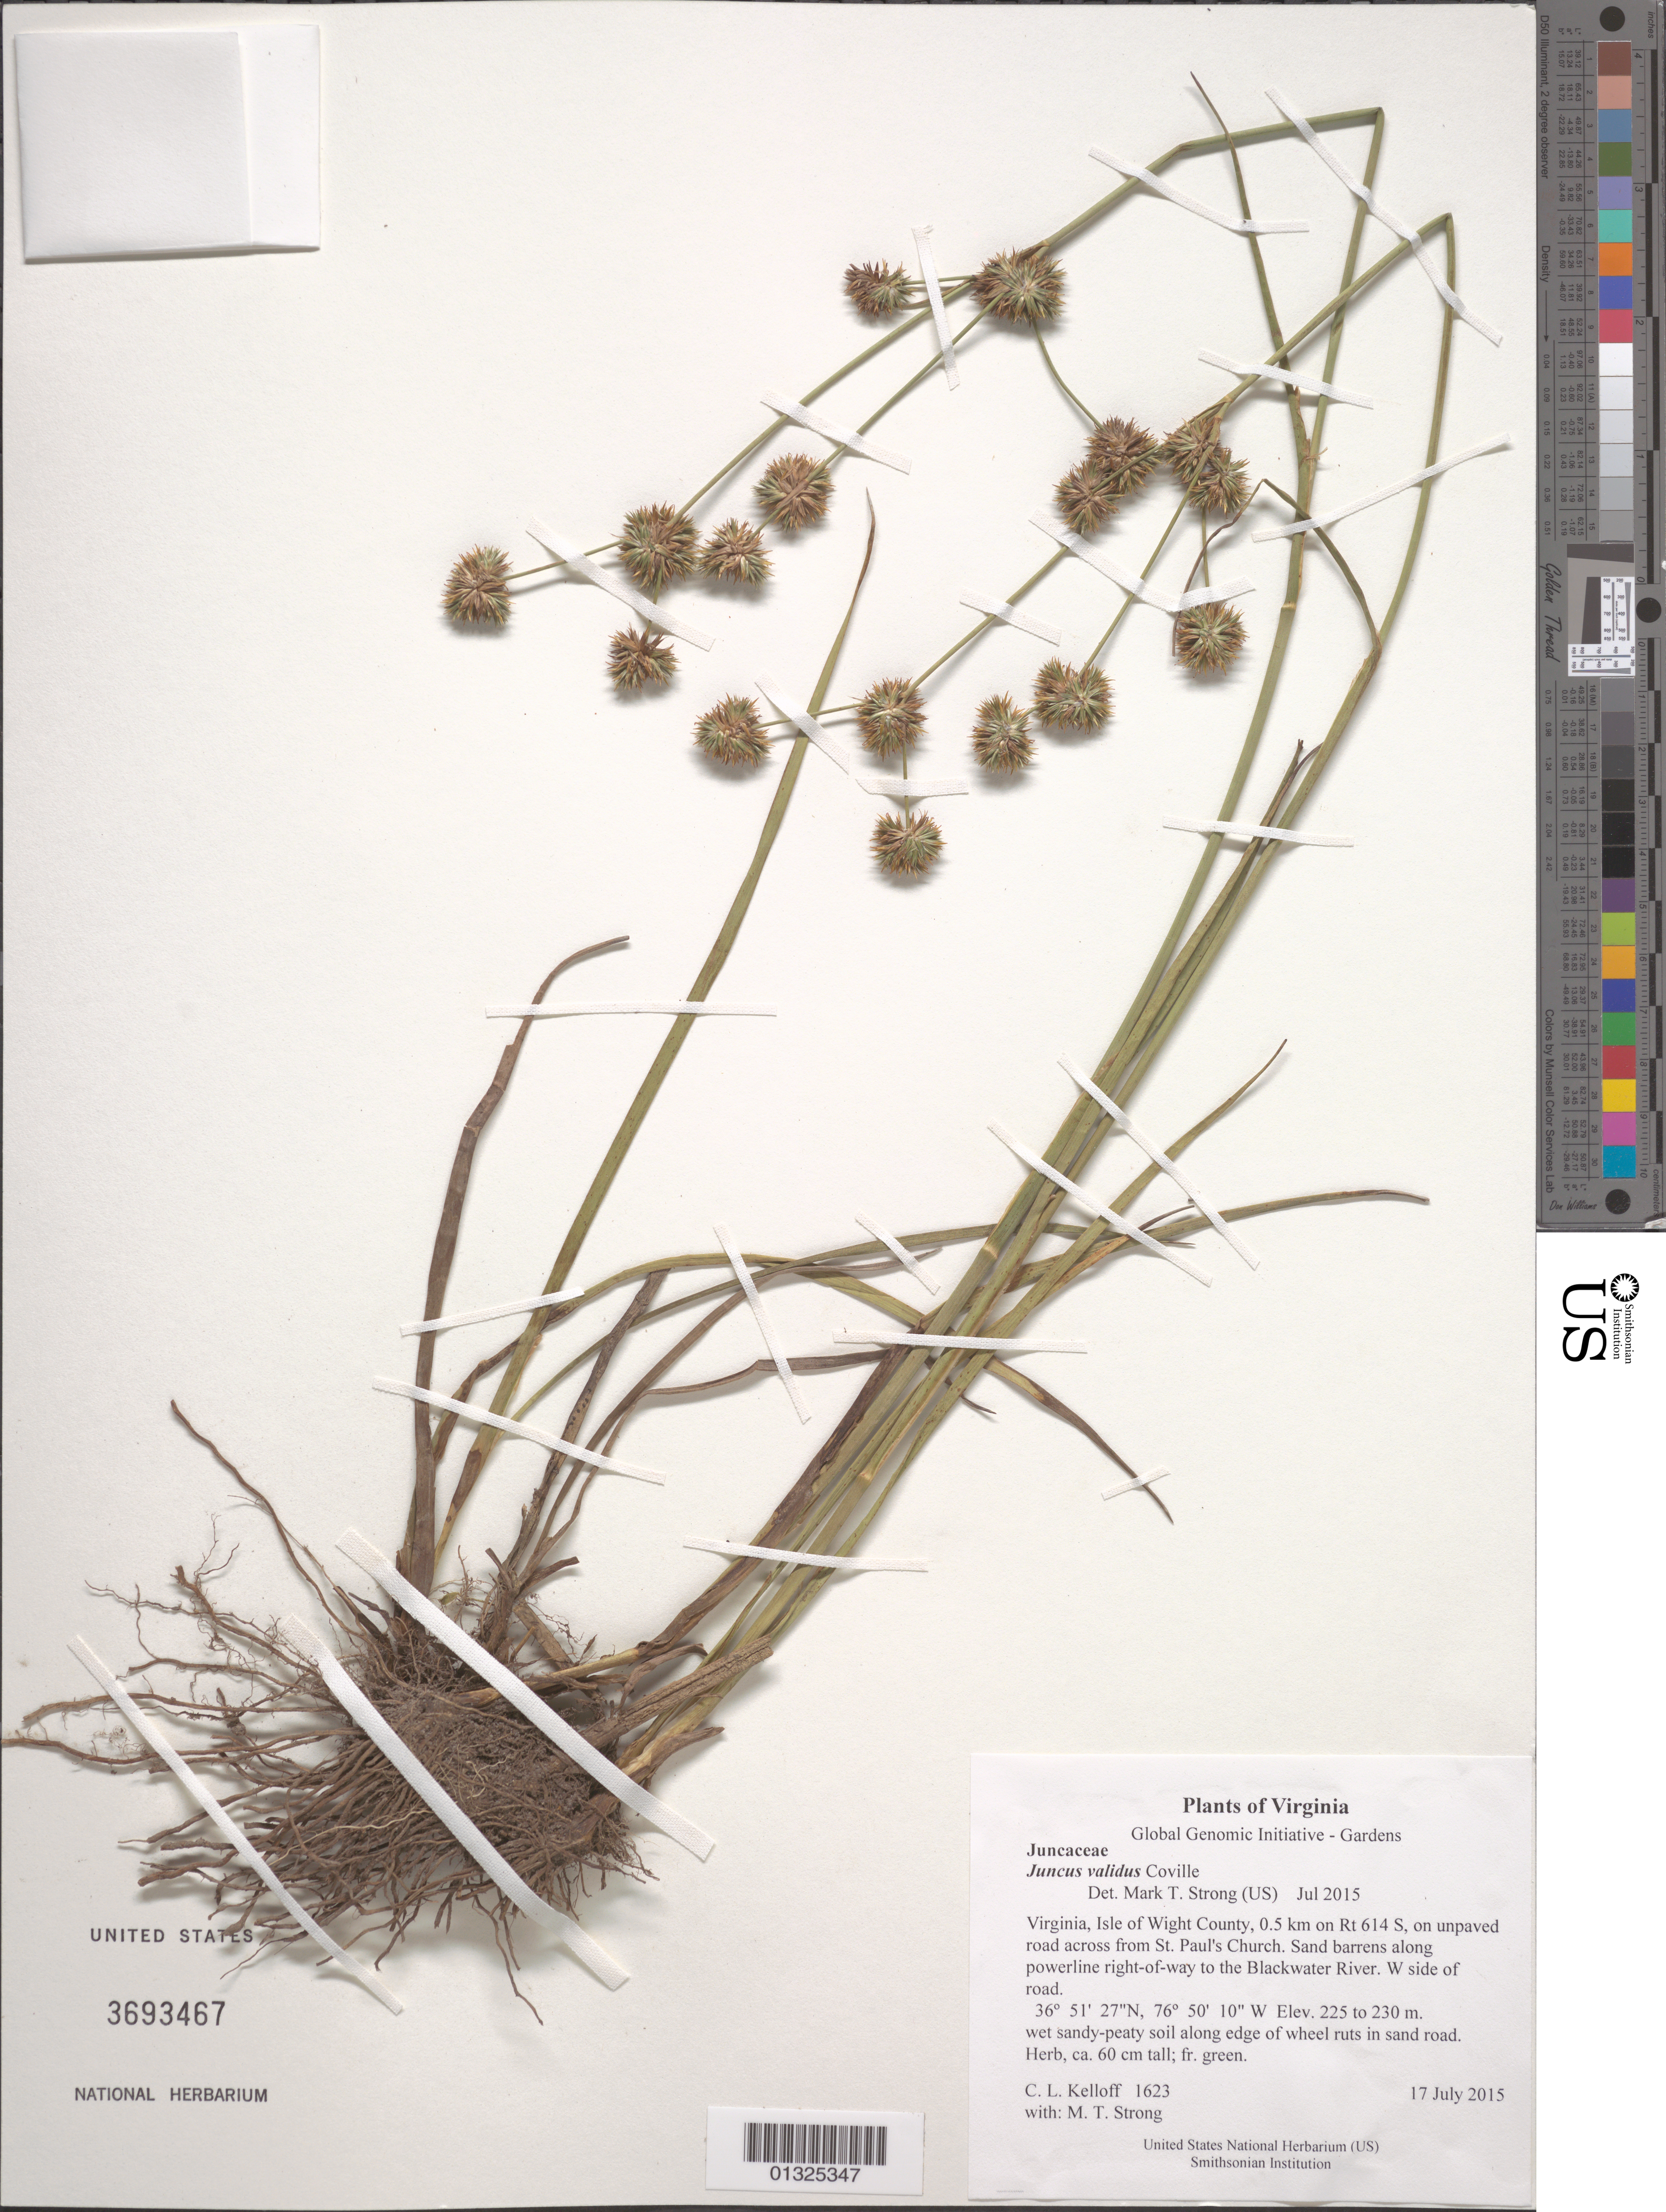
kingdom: Plantae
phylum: Tracheophyta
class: Liliopsida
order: Poales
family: Juncaceae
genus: Juncus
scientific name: Juncus validus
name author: Coville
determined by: Strong, M. T., (US), Smithsonian Institution - National Museum of Natural History (UNITED STATES)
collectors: C. L. Kelloff & M. T. Strong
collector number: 1623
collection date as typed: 17 July 2015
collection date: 2015-07-17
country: United States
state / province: Virginia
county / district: Isle of Wight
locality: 0.5 km on Rt 614 S, on unpaved road across from St. Paul's Church. Sand barrens along powerline right-of-way to the Blackwater River. W side of road.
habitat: wet sandy-peaty soil along edge of wheel ruts in sand road.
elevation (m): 225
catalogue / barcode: US 3693467